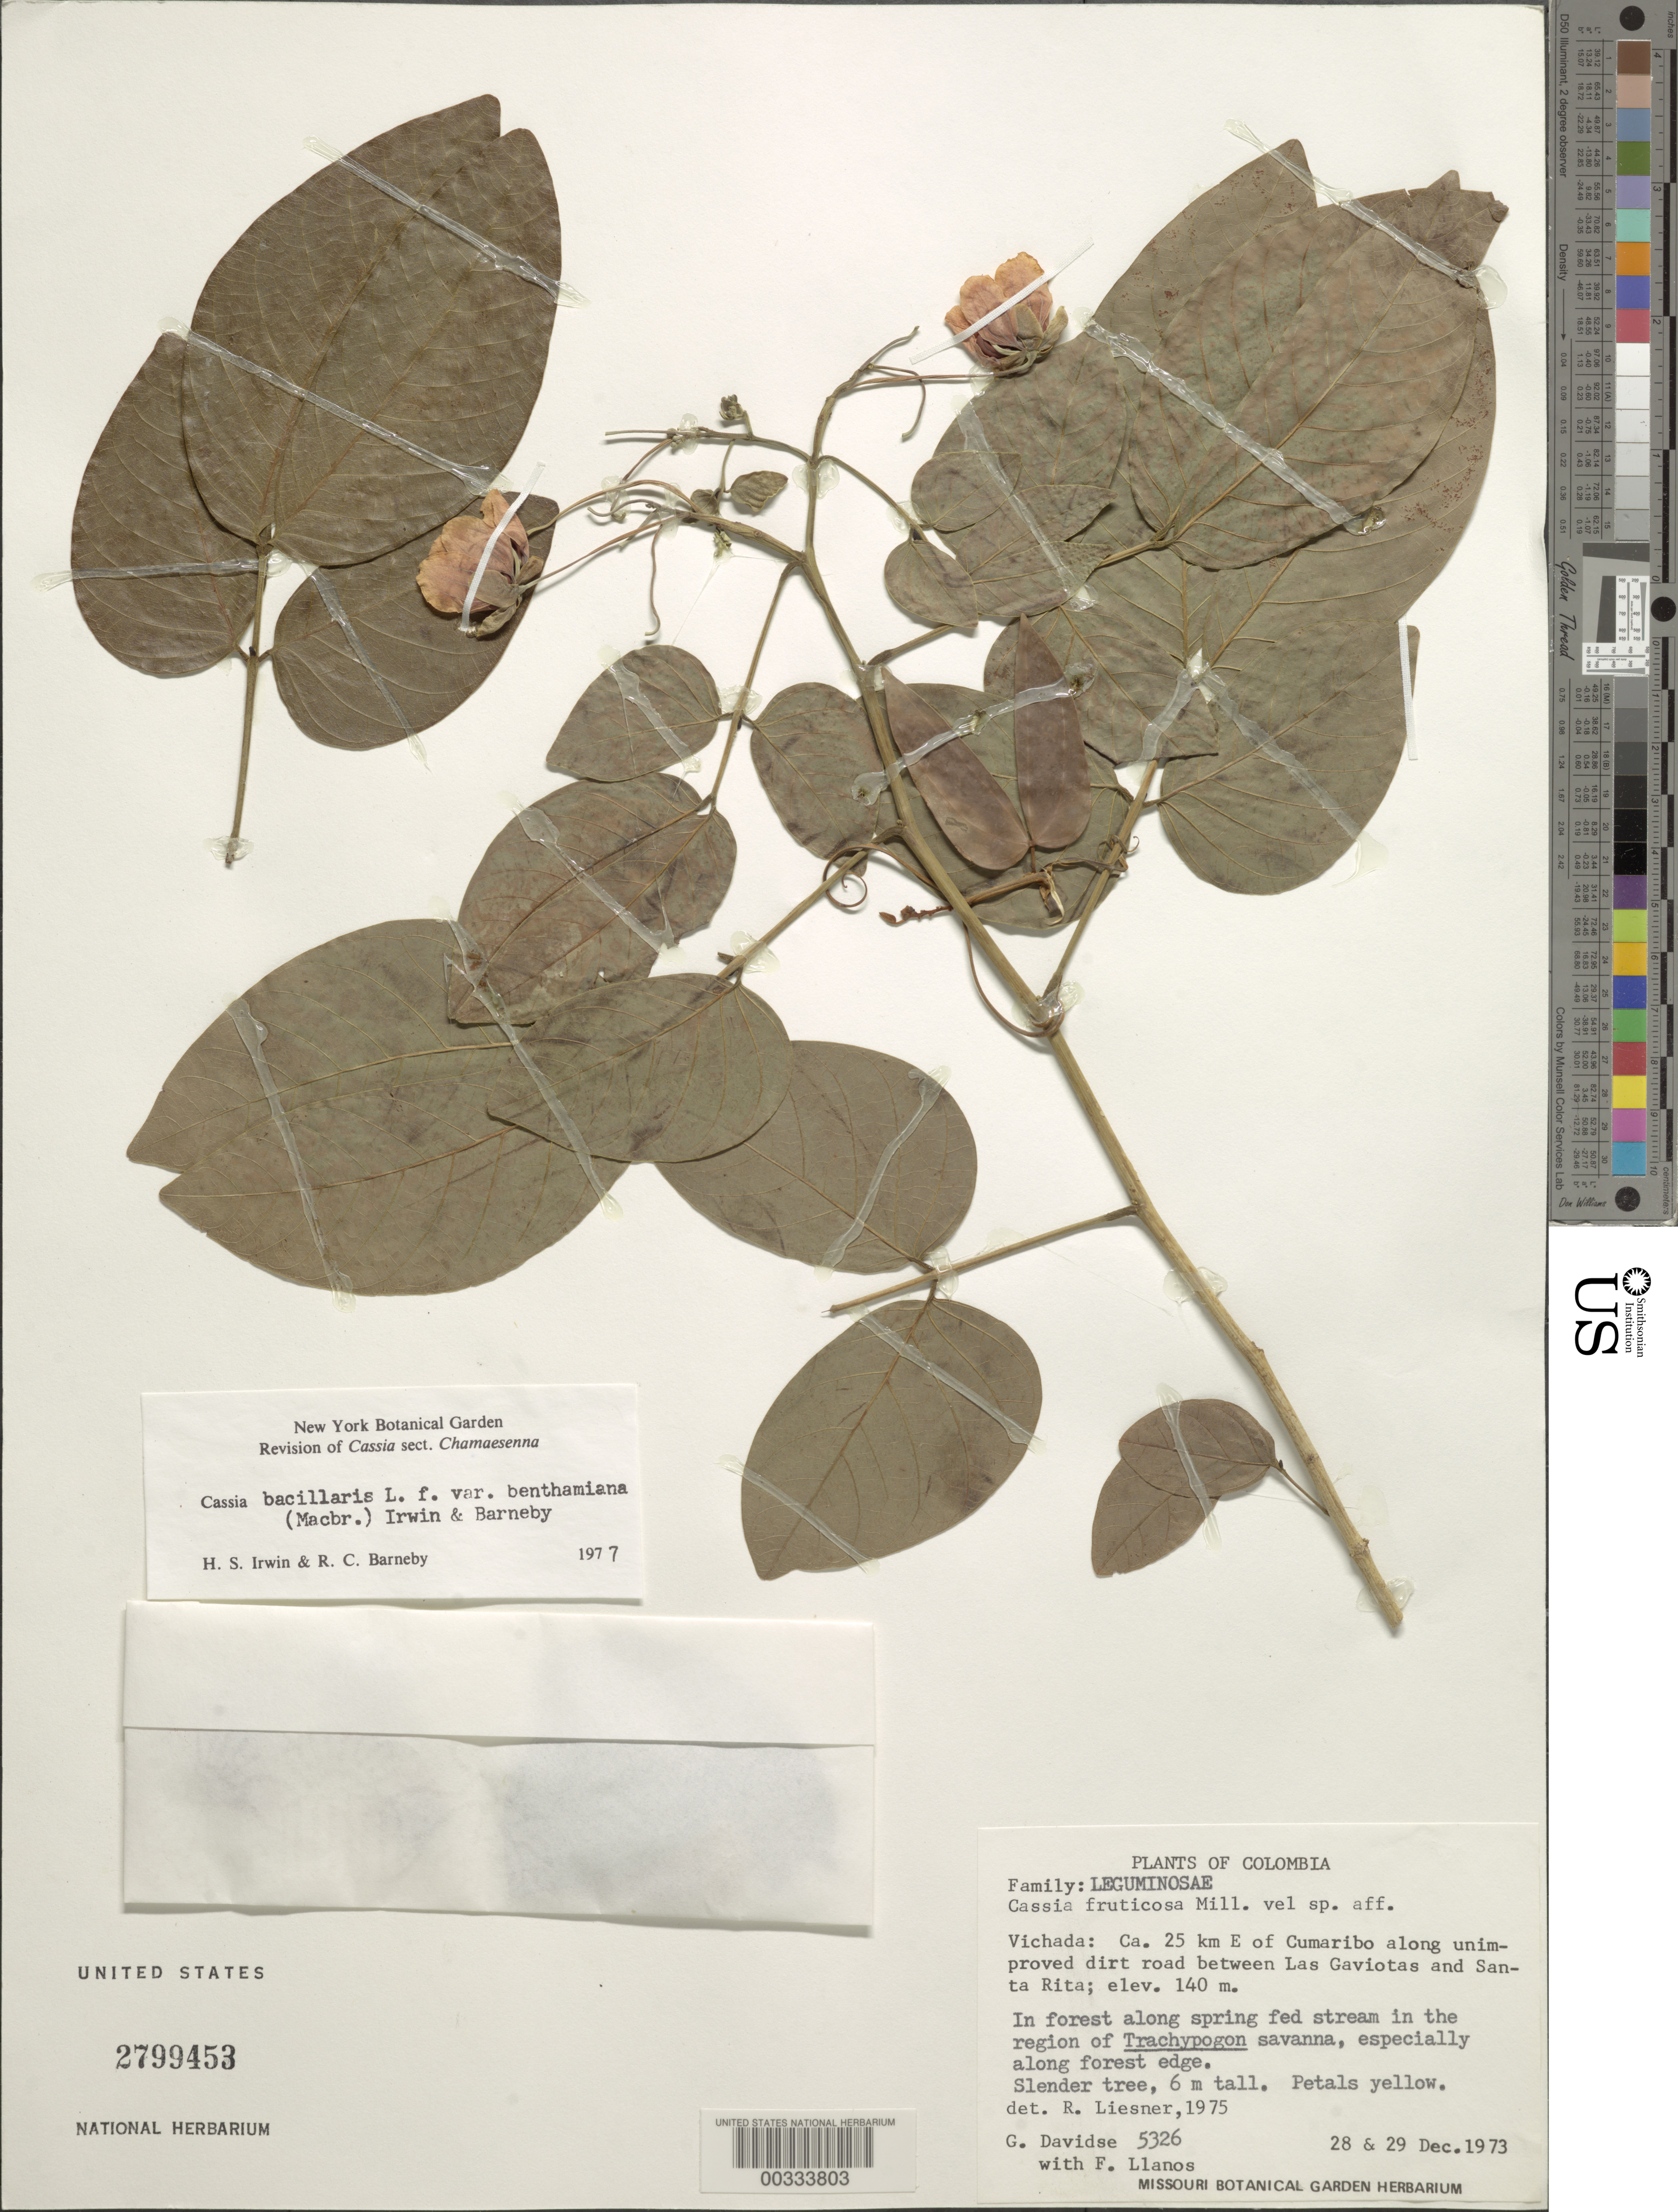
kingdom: Plantae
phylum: Tracheophyta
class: Magnoliopsida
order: Fabales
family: Fabaceae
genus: Senna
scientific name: Senna bacillaris var. benthamiana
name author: (J.F. Macbr.) H.S. Irwin & Barneby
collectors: G. Davidse & F. Llanos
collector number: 5356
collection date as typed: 28 Dec 1973 and 29 Dec 1973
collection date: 1973-12-28,1973-12-29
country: Colombia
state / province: Vichada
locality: Ca 25 km E of Cumaribo along road betwwen las Gaviotas and Santa Rita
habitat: In forest along spring fed stream in region of savanna, along forest edge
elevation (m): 140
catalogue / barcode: US 2799453